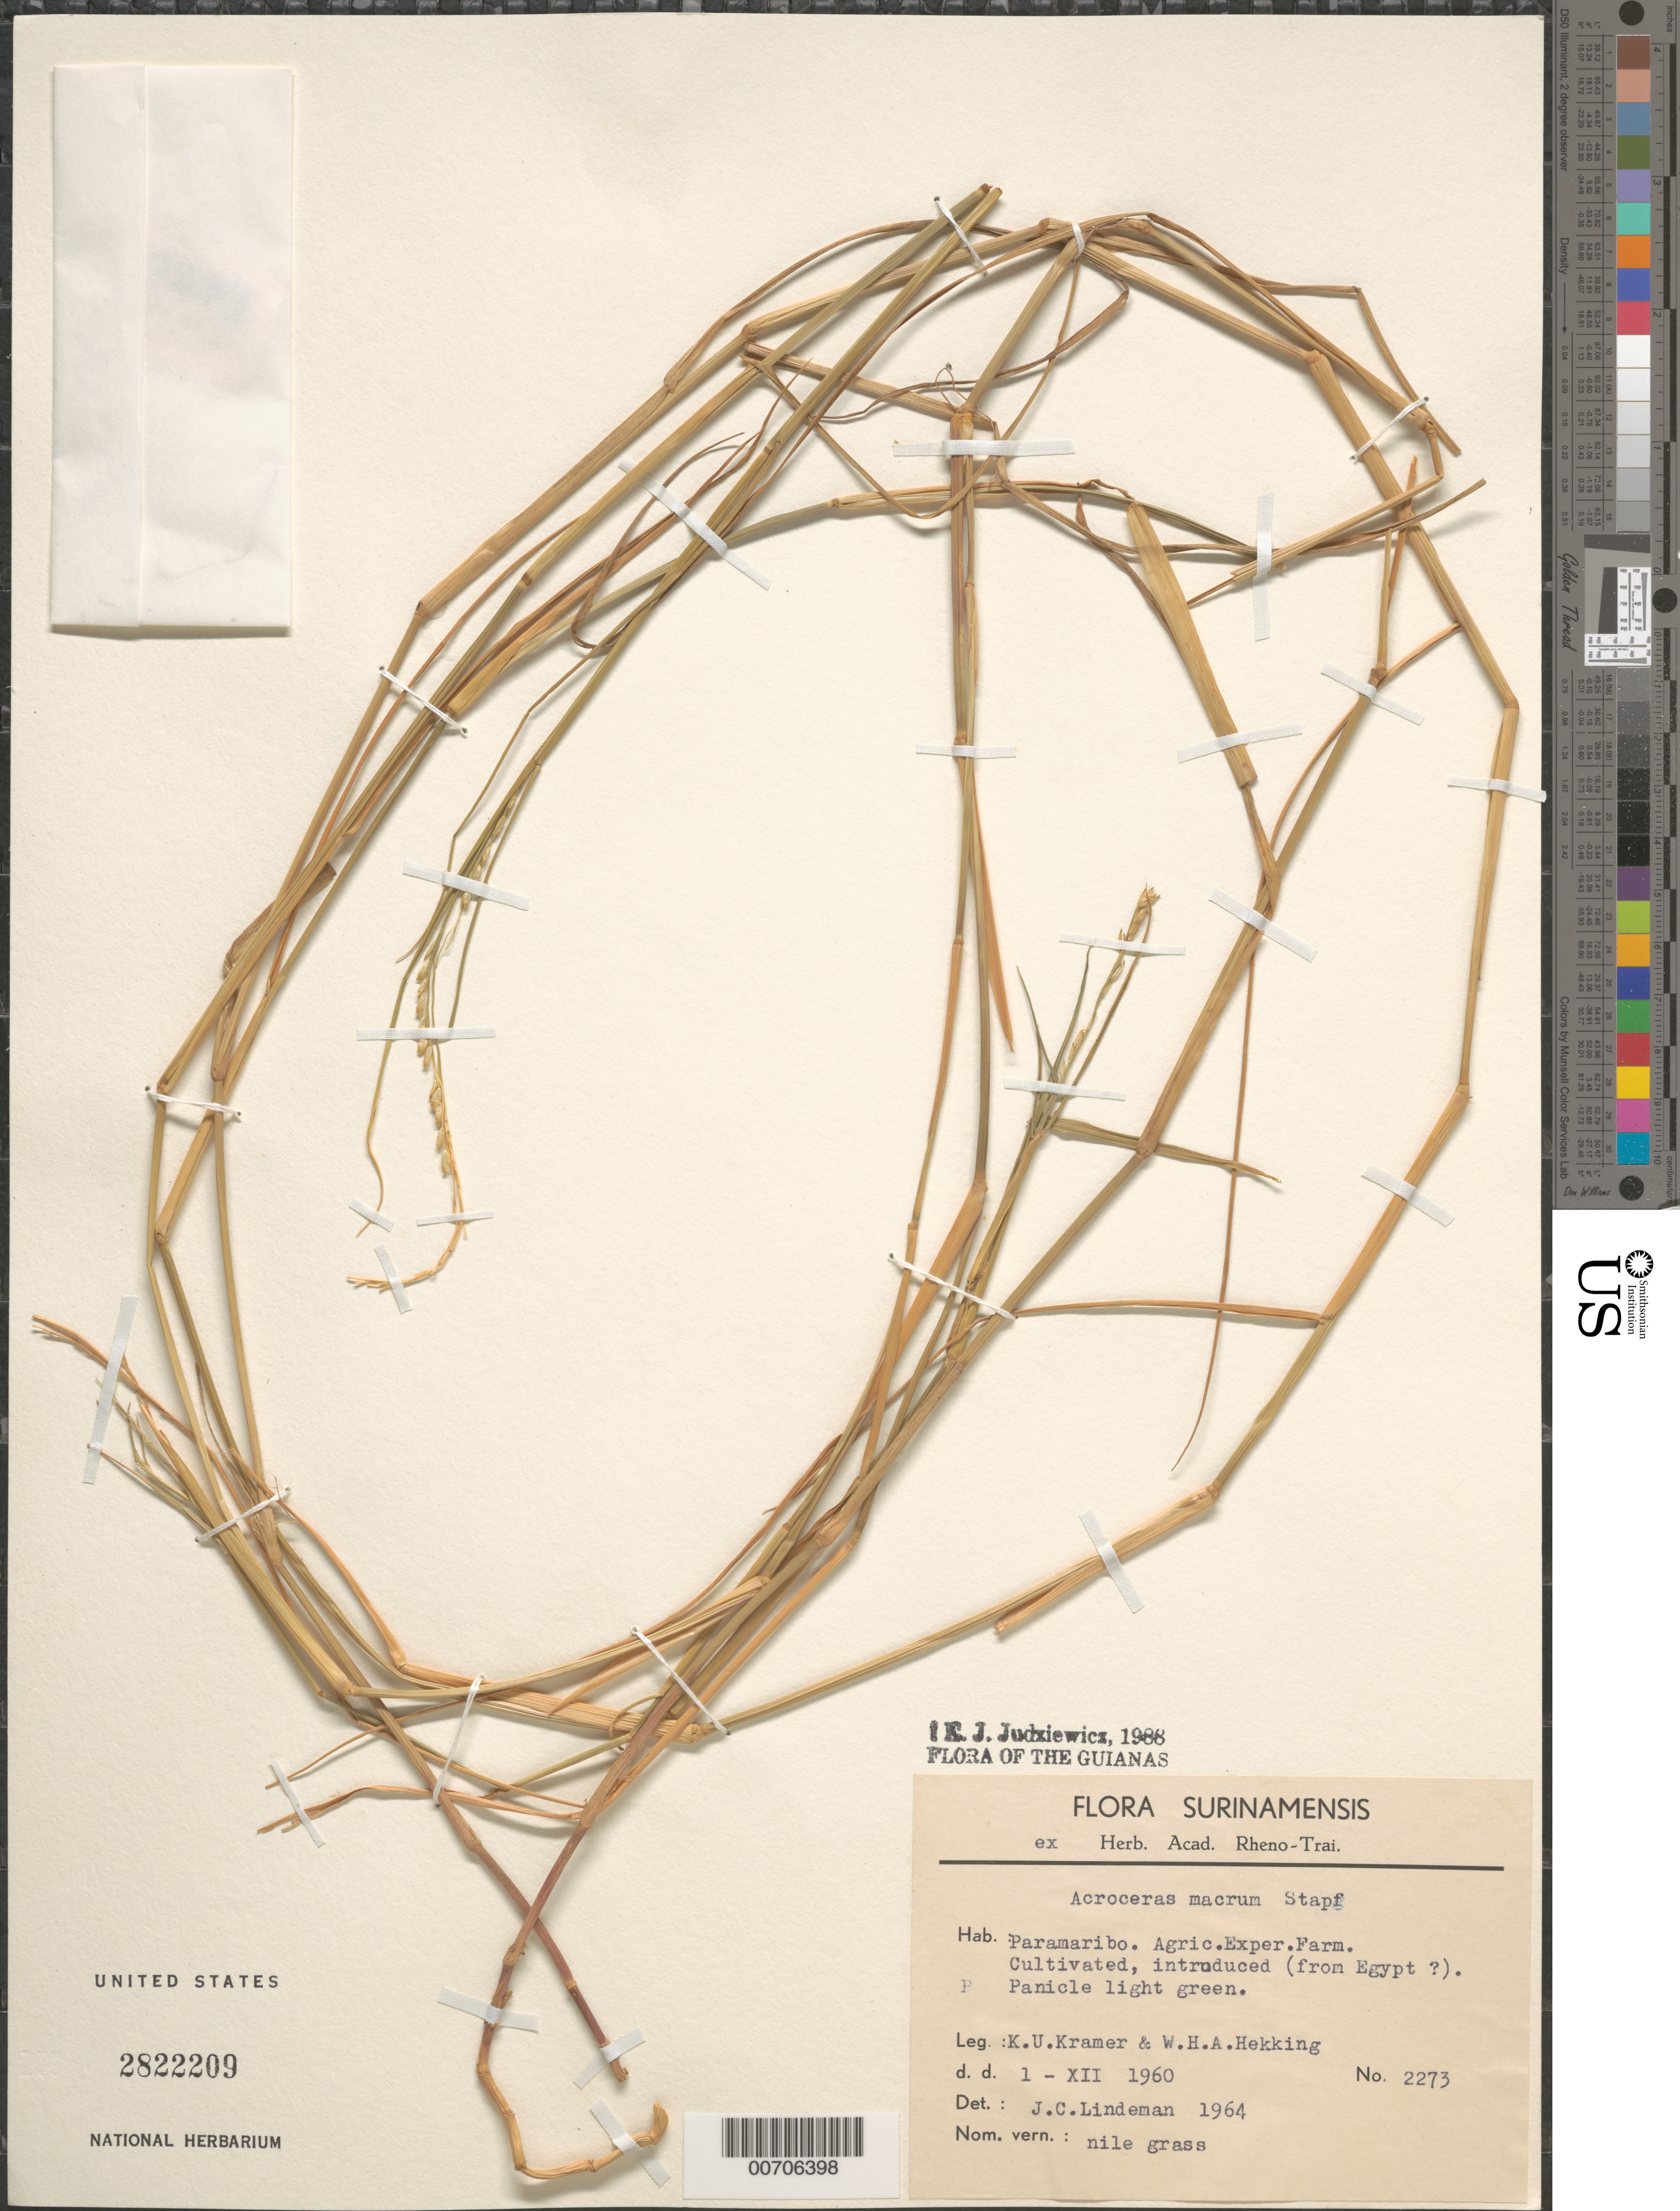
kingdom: Plantae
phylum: Tracheophyta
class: Liliopsida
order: Poales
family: Poaceae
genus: Acroceras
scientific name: Acroceras macrum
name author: Stapf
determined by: Lindeman, J. C.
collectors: K. U. Kramer & W. H. A. Hekking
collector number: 2273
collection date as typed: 26-Dec-60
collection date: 1960-12-26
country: Suriname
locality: Paramaribo, Agric. Exp. Station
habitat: Cultivated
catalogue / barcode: US 2822209